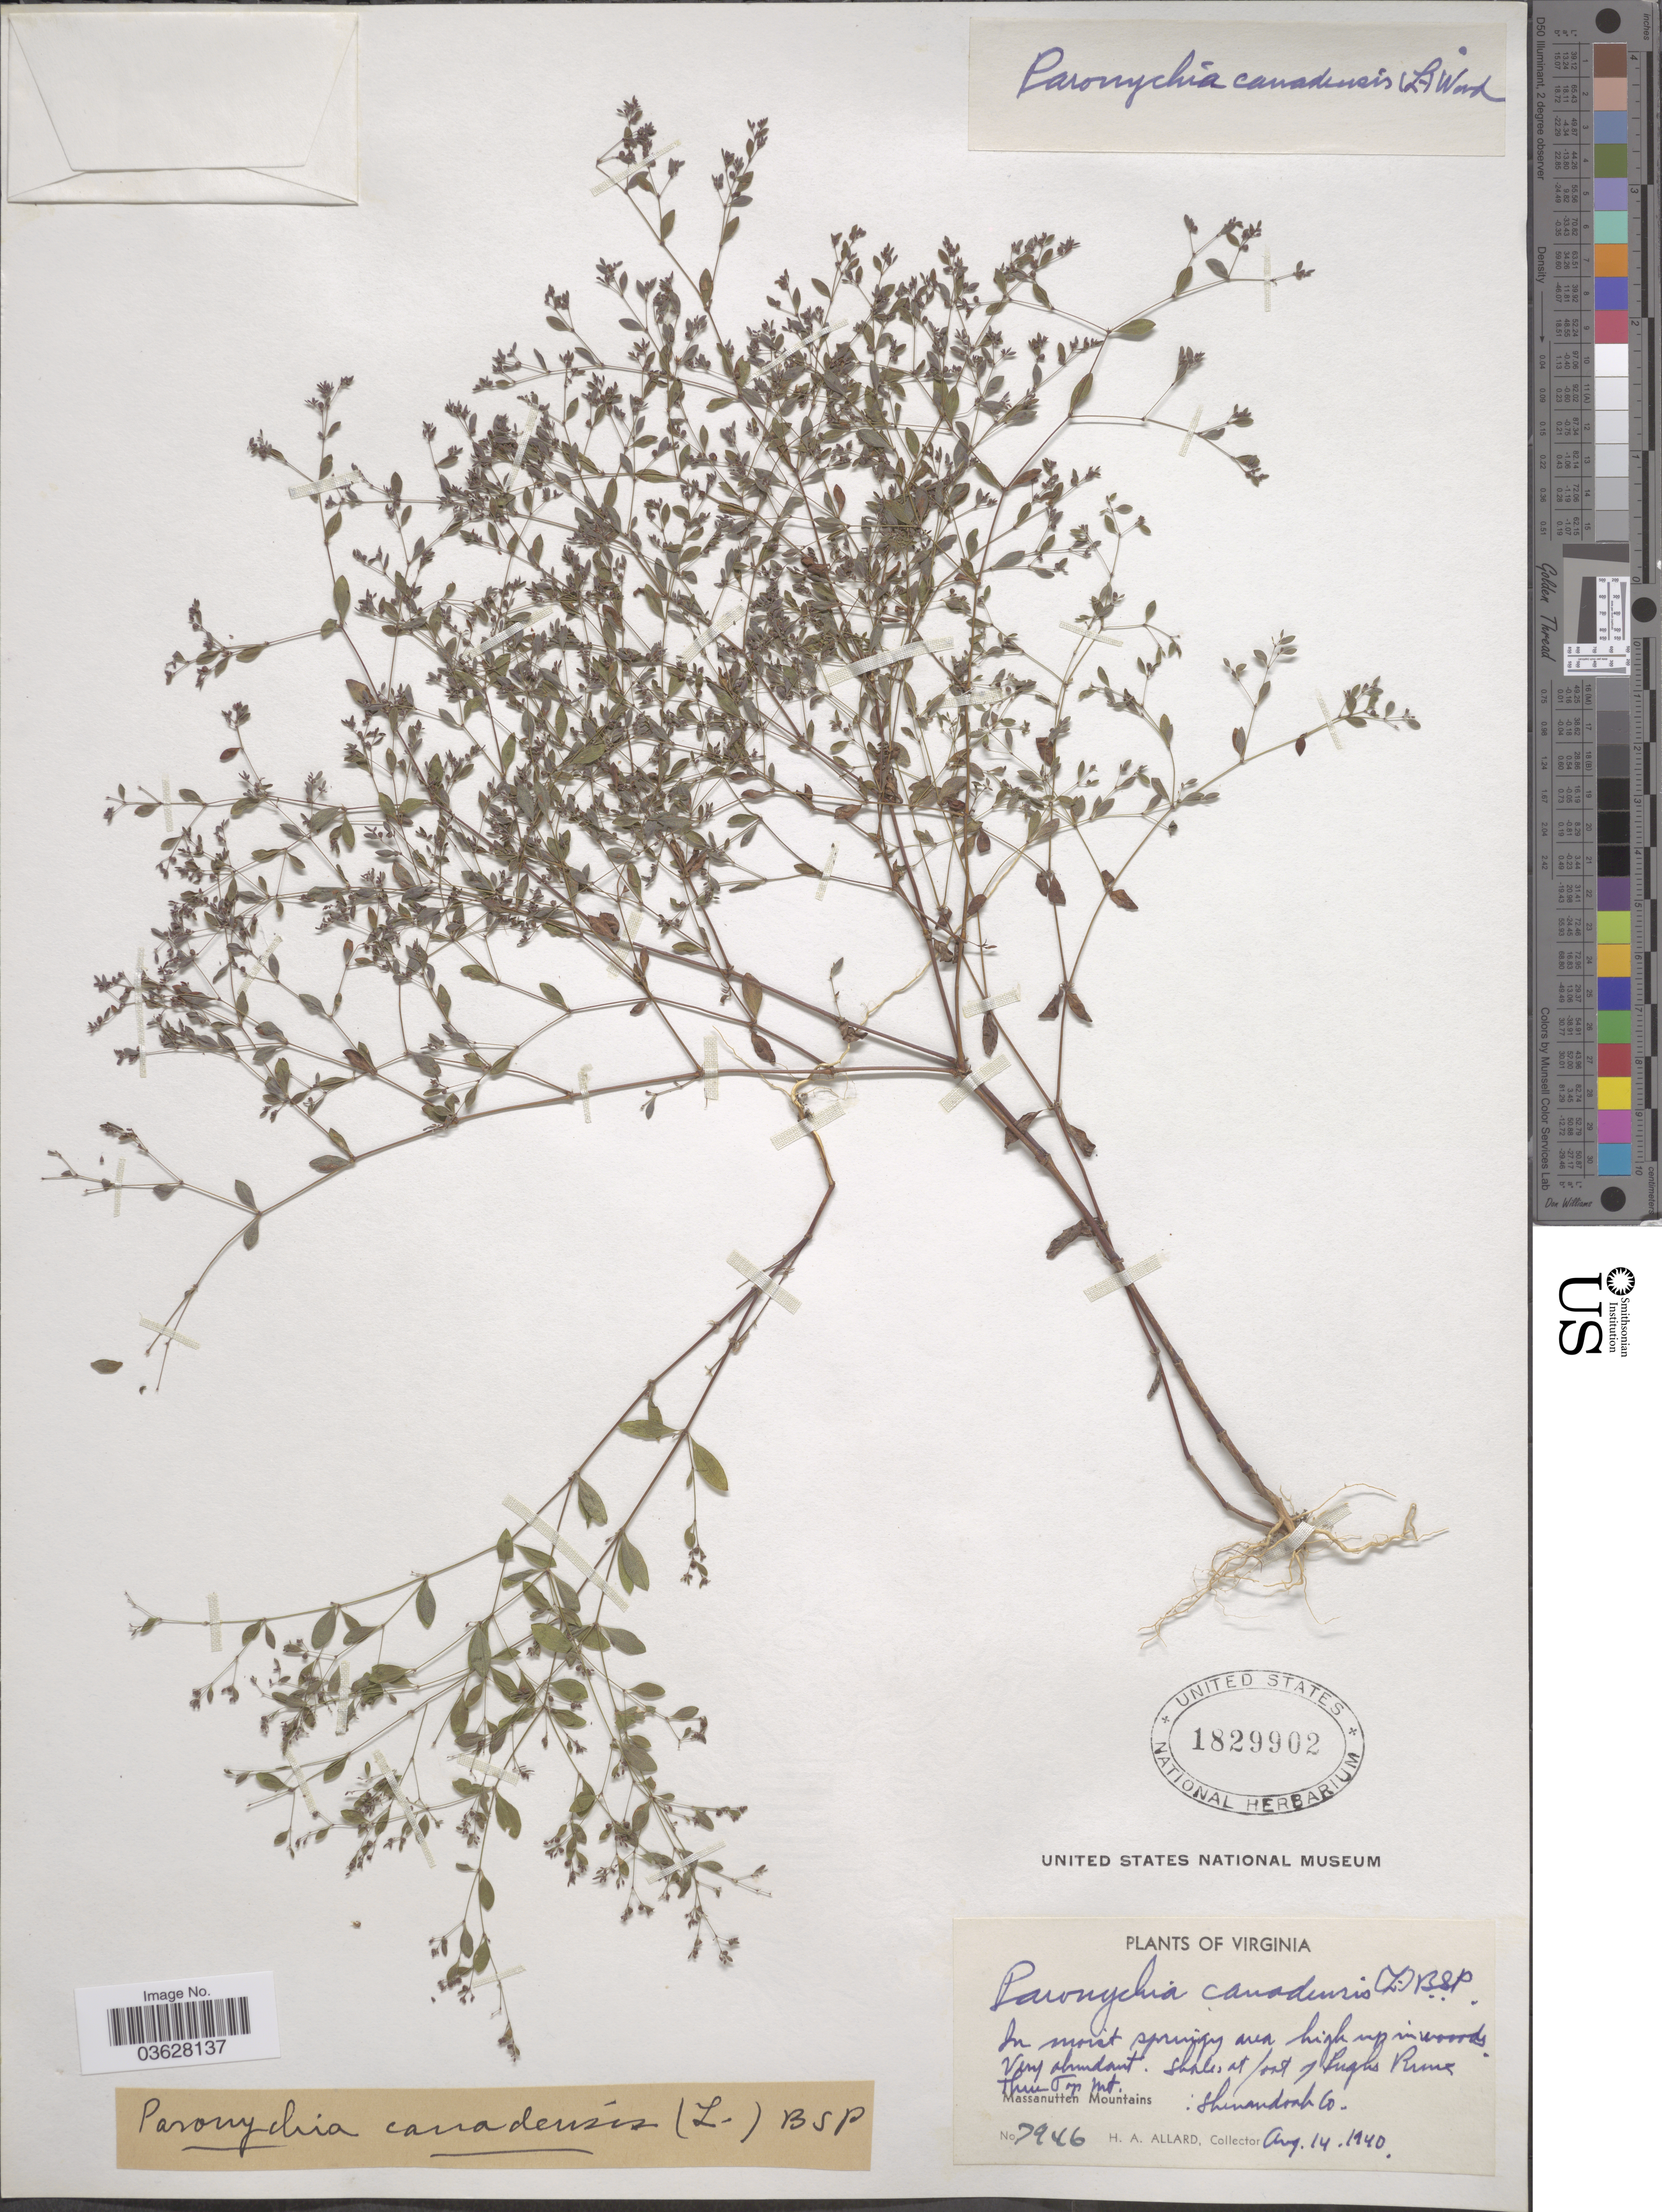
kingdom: Plantae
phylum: Tracheophyta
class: Magnoliopsida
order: Caryophyllales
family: Caryophyllaceae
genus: Paronychia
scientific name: Paronychia sp.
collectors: H. A. Allard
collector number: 7946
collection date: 1940-08-14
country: United States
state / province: Virginia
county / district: Shenandoah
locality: Pughs Run, Three Top Mt. Massanutten Mountains: Shenandoah Co.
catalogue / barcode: US 1829902